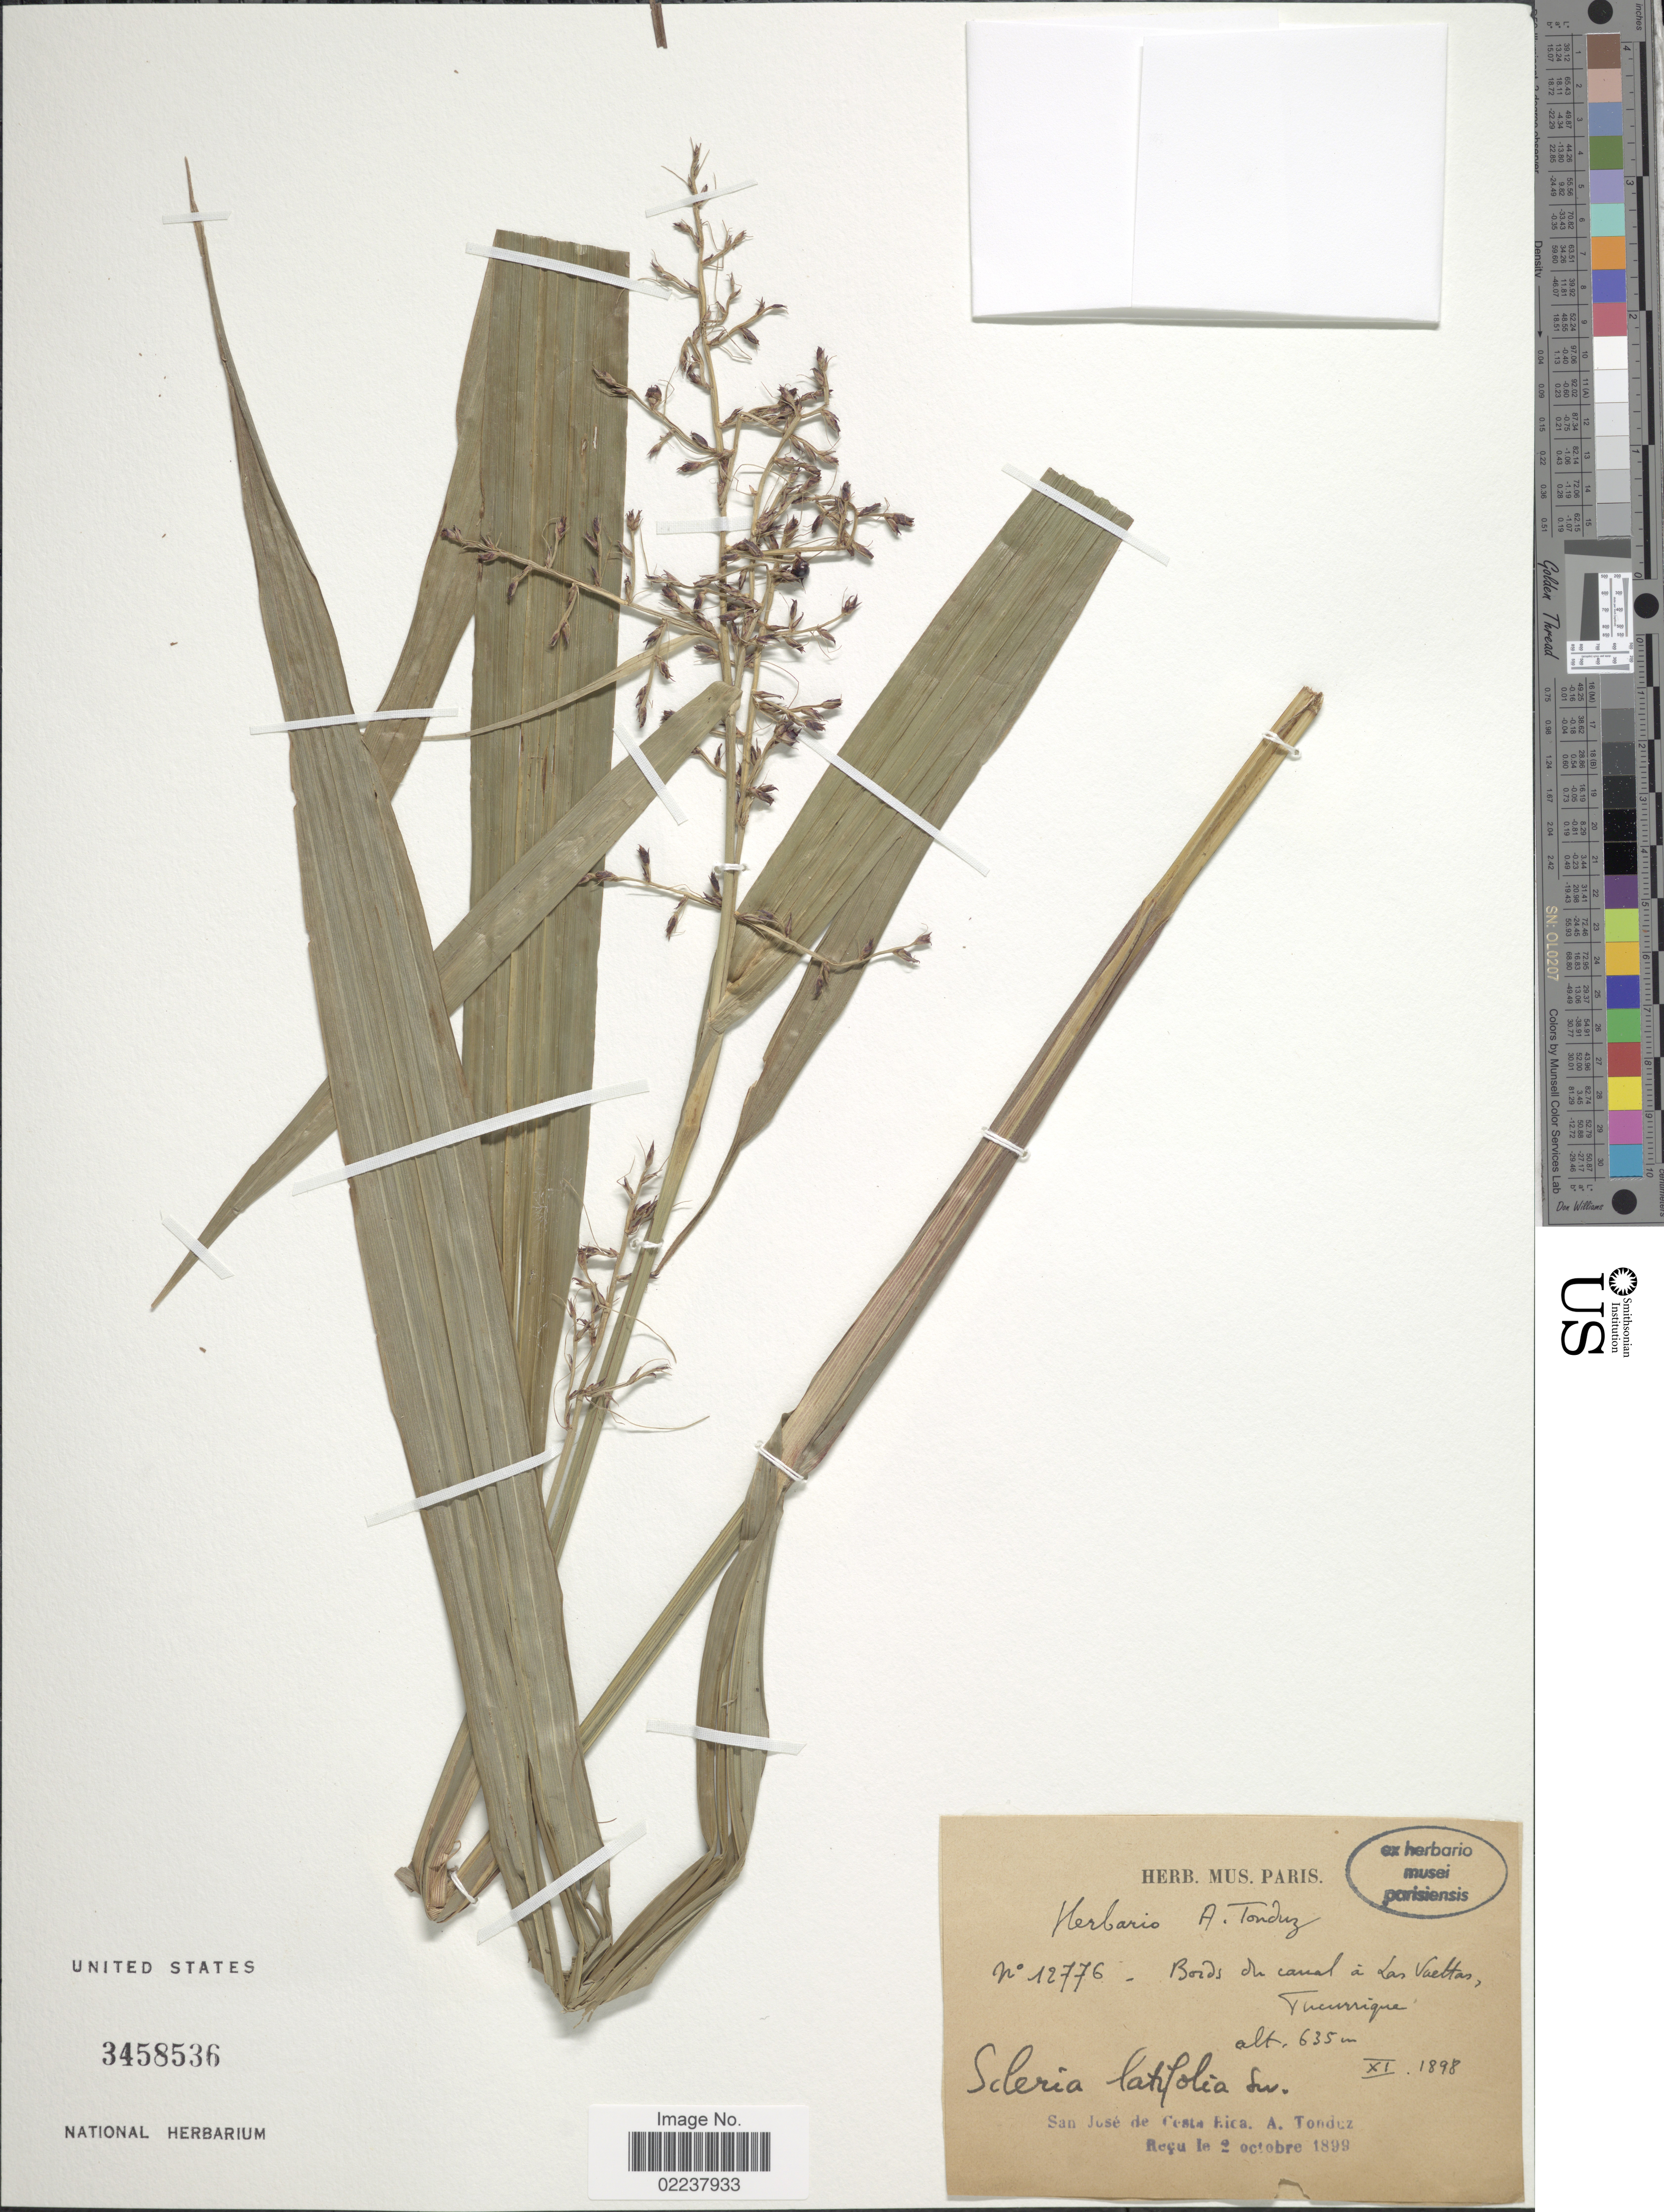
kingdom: Plantae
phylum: Tracheophyta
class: Liliopsida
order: Poales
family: Cyperaceae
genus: Scleria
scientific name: Scleria latifolia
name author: Sw.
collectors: A. Tonduz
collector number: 12776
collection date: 1898-11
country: Costa Rica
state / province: San José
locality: Bords du canal a Las Vueltas, Tucurrique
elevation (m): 635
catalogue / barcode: US 3458536